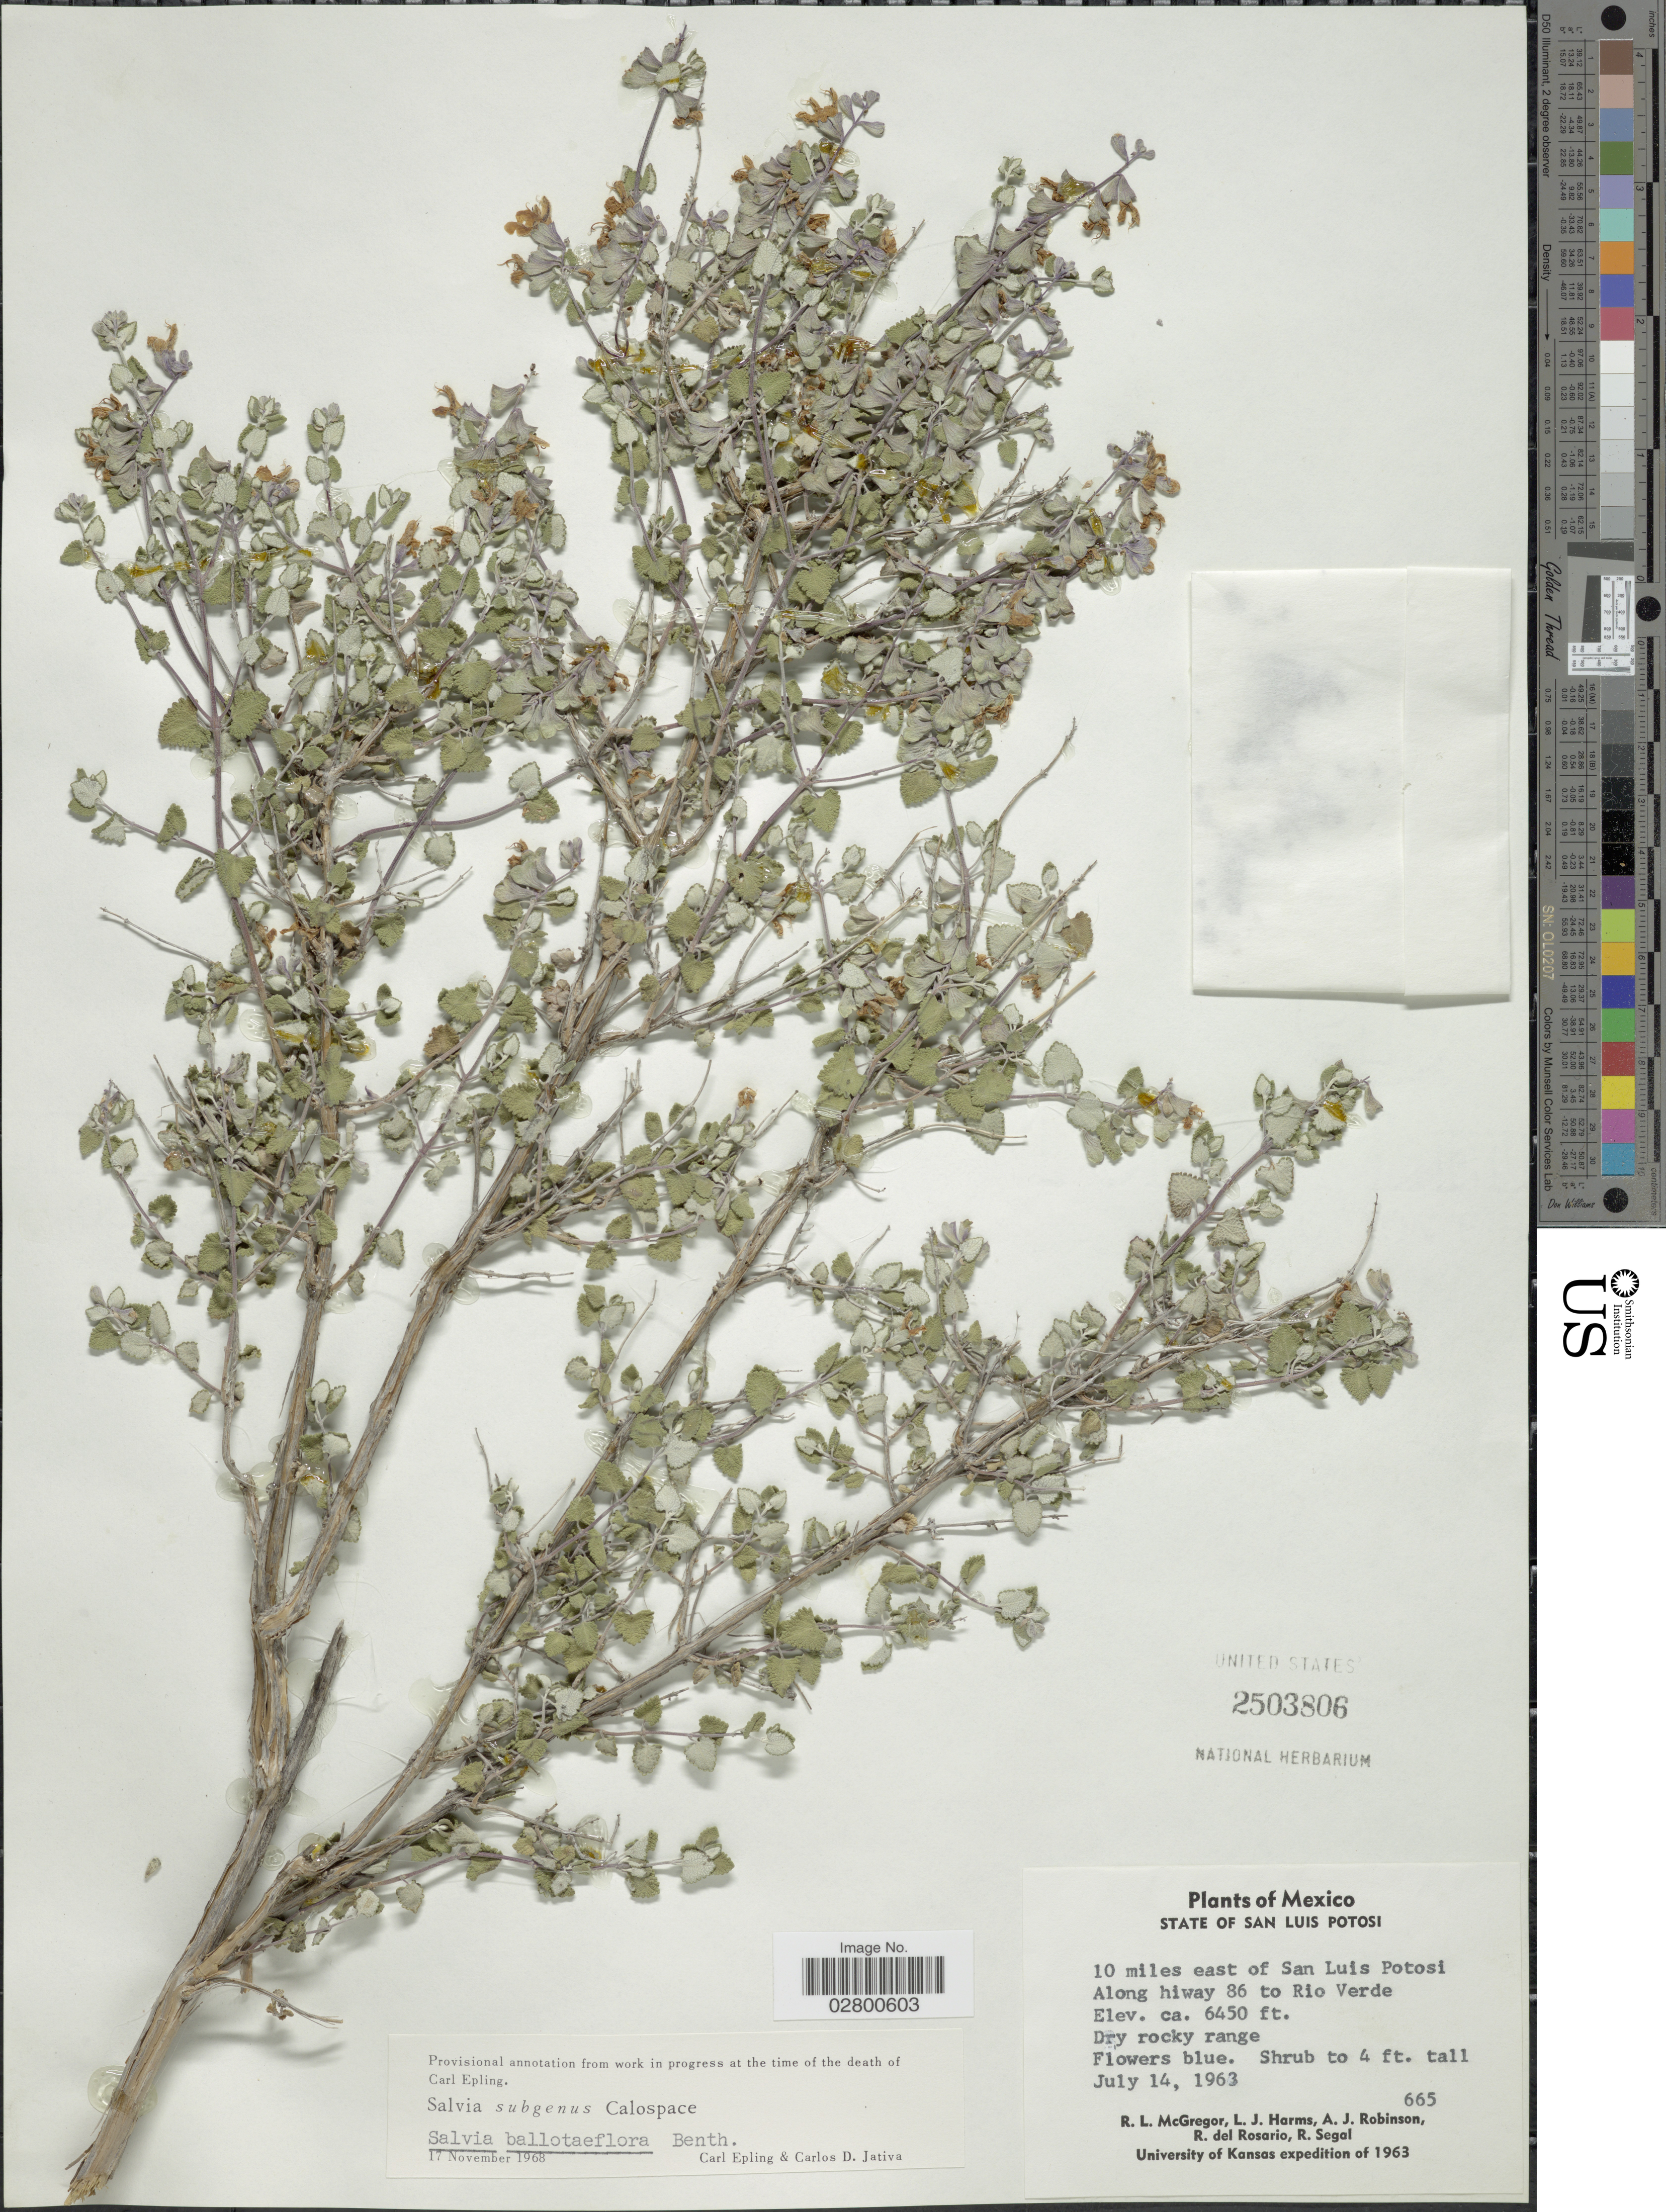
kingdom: Plantae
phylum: Tracheophyta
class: Magnoliopsida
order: Lamiales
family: Lamiaceae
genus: Salvia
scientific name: Salvia ballotiflora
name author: Benth.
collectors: R. McGregor, L. Harms, A. J. Robinson, R. del Rosario & R. Segal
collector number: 665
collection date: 1963-07-14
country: Mexico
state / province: San Luis Potosí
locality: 10 miles east of San Luis Potosi. Along hiway 86 to Rio Verde.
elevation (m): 1966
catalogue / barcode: US 2503806